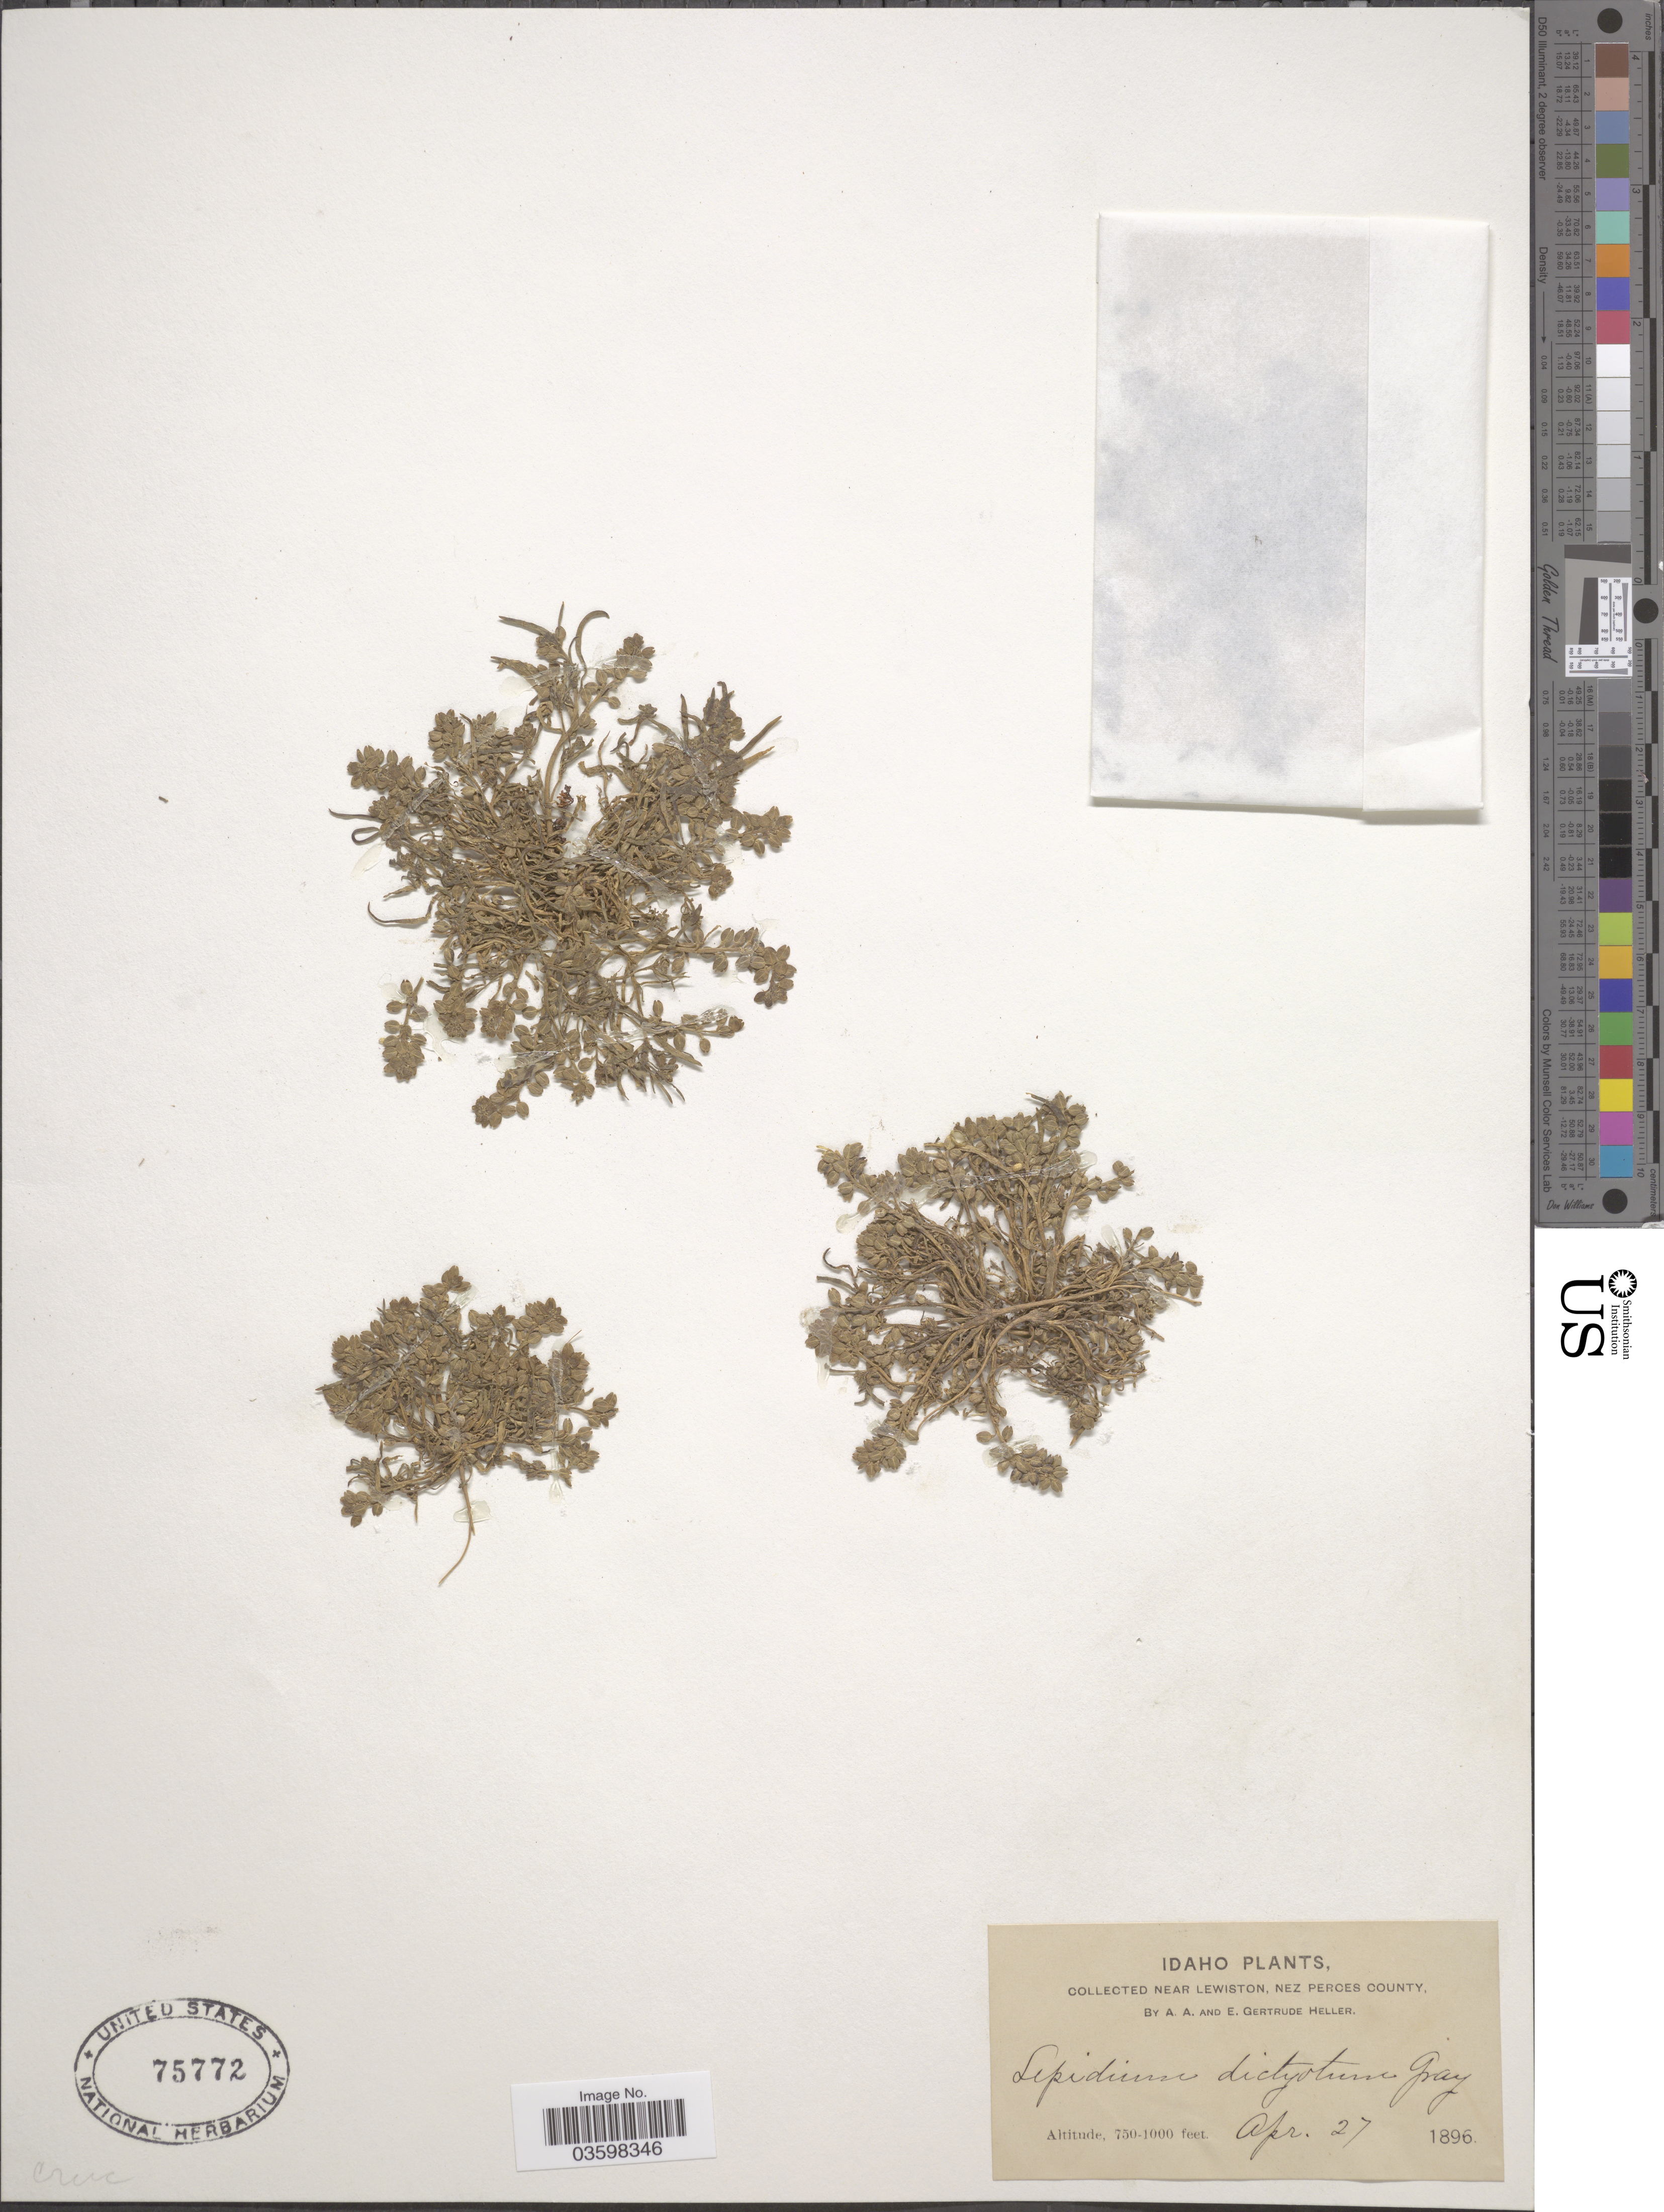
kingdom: Plantae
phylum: Tracheophyta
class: Magnoliopsida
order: Brassicales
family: Brassicaceae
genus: Lepidium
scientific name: Lepidium dictyotum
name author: A. Gray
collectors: A. A. Heller & E. G. Heller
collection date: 1896-04-27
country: United States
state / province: Idaho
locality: Near Lewiston, Nez Perces County.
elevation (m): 229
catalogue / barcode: US 75772